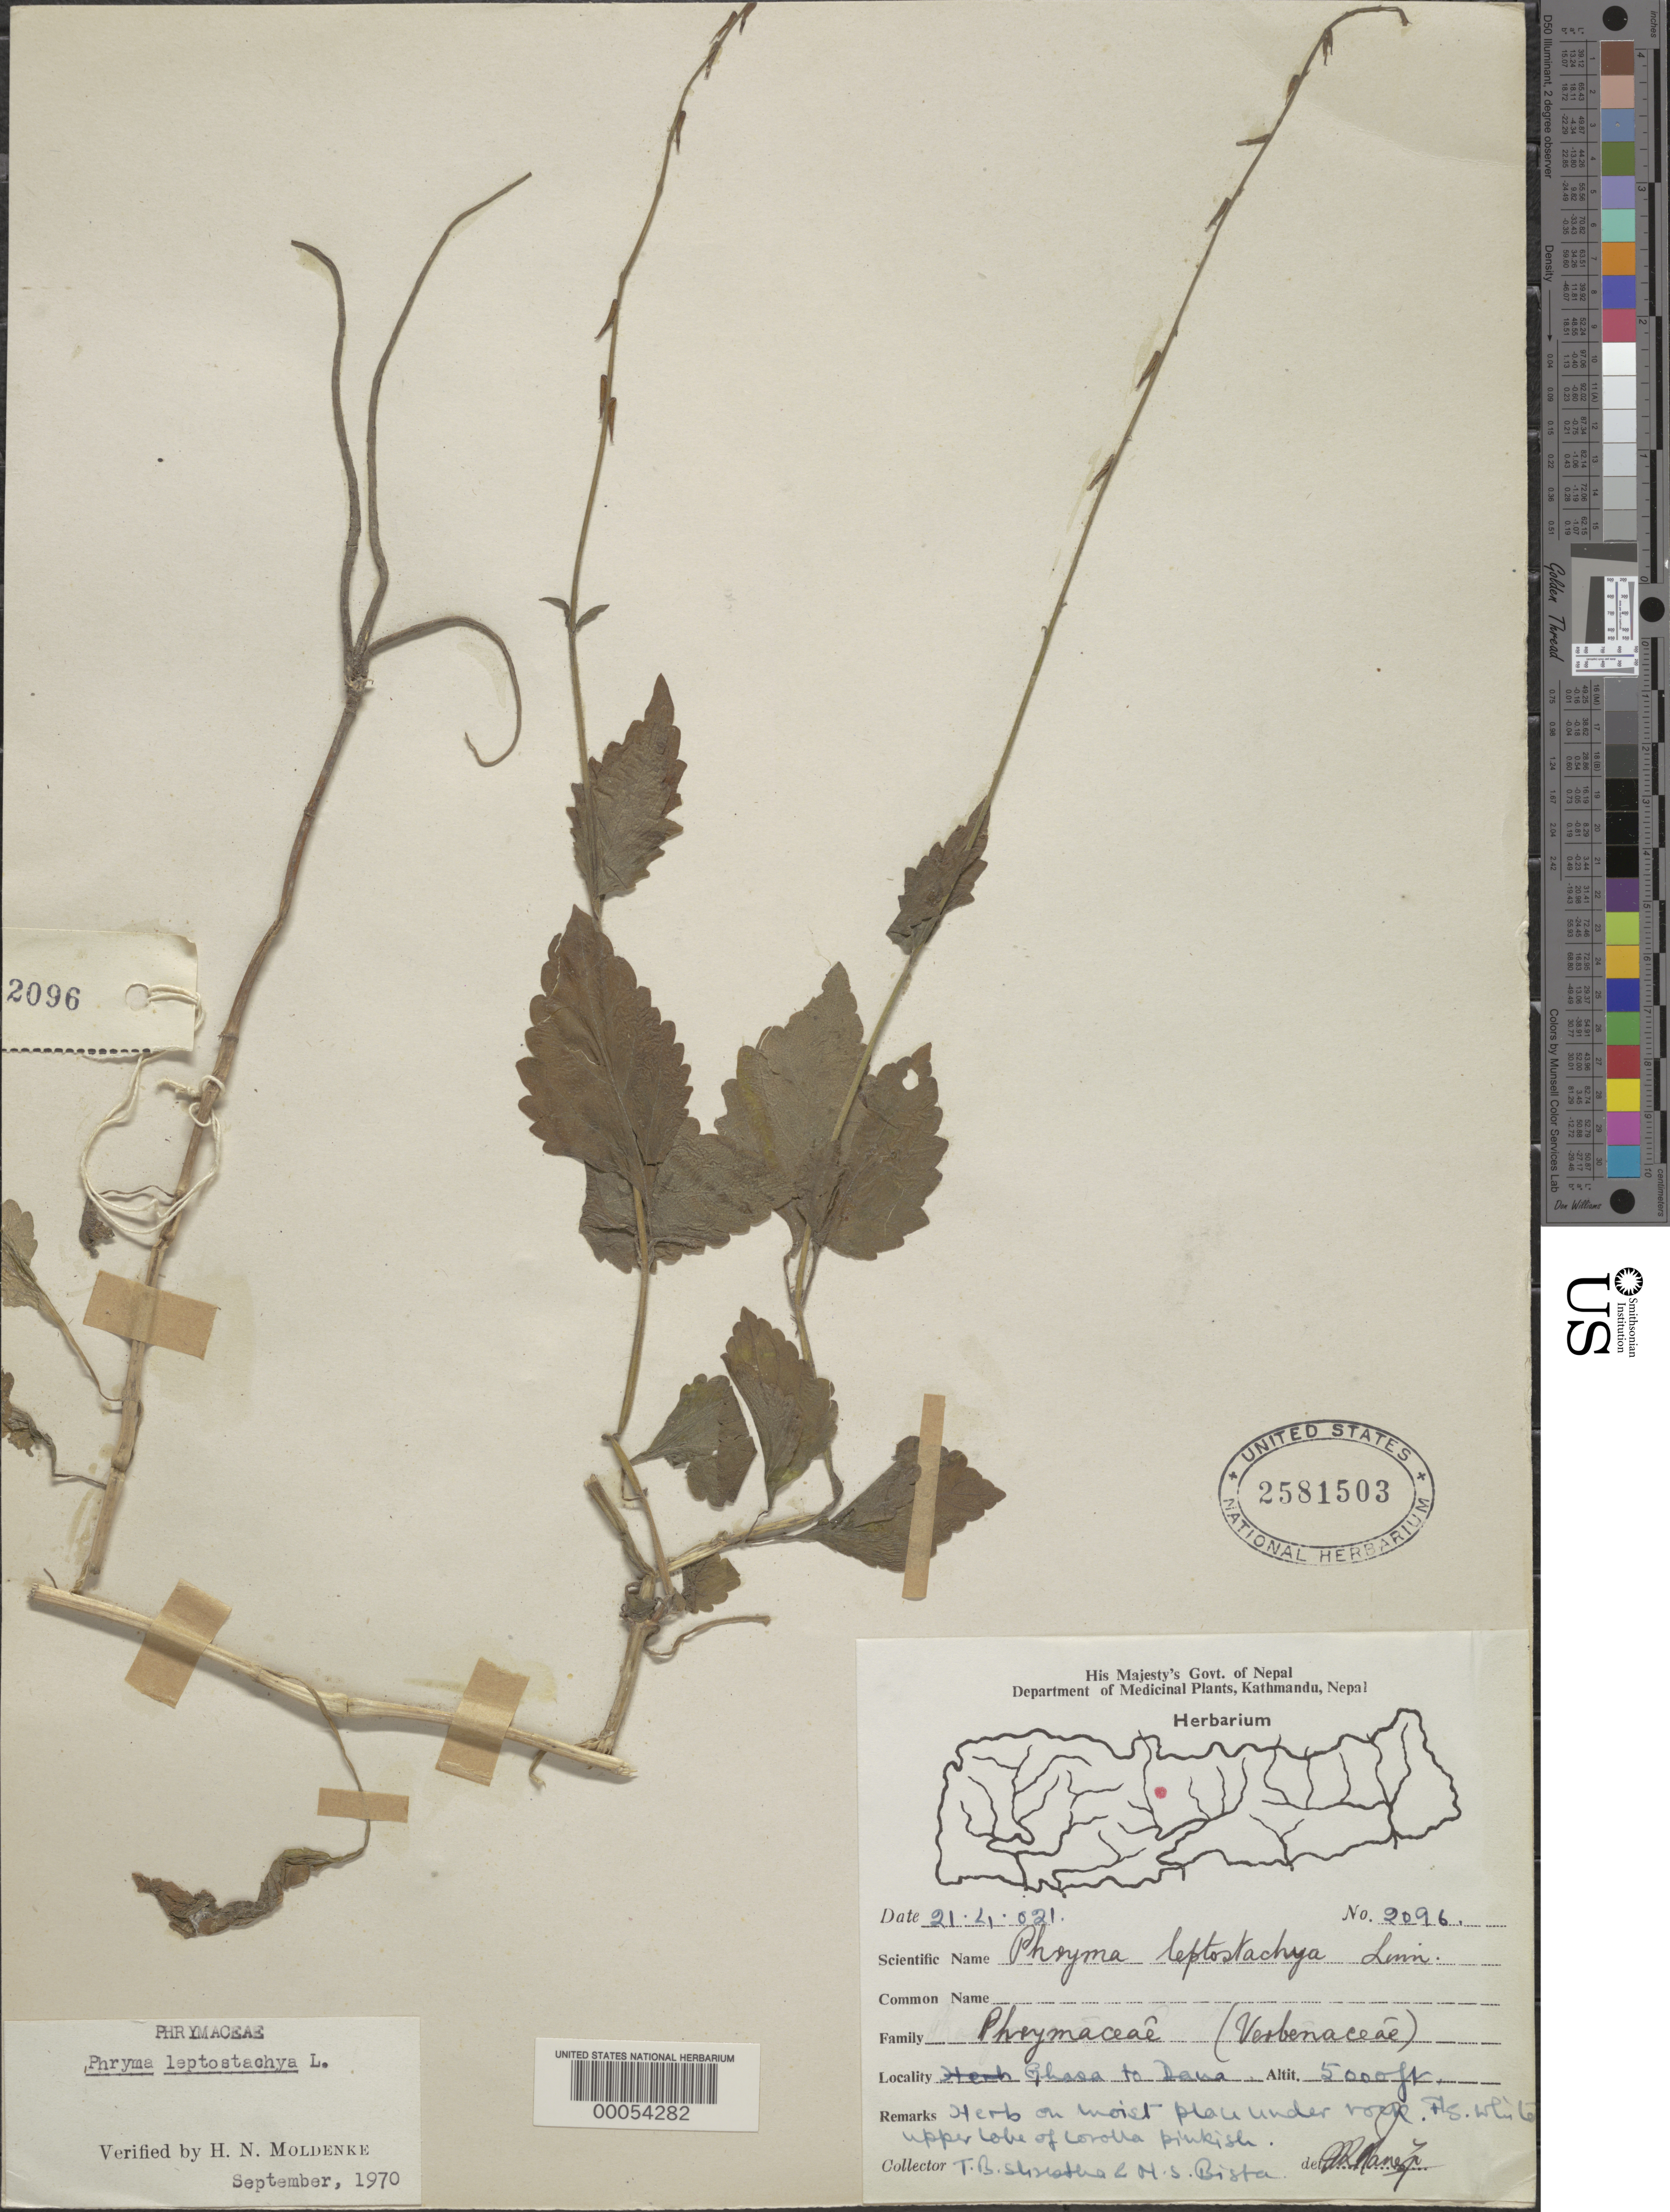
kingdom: Plantae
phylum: Tracheophyta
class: Magnoliopsida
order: Lamiales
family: Phrymaceae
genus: Phryma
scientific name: Phryma leptostachya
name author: L.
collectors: M. Bista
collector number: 2096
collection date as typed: Feb 1902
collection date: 1902-02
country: China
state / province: Yunnan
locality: Ghasa to dana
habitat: Moist place under rock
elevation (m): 1524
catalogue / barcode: US 2581503